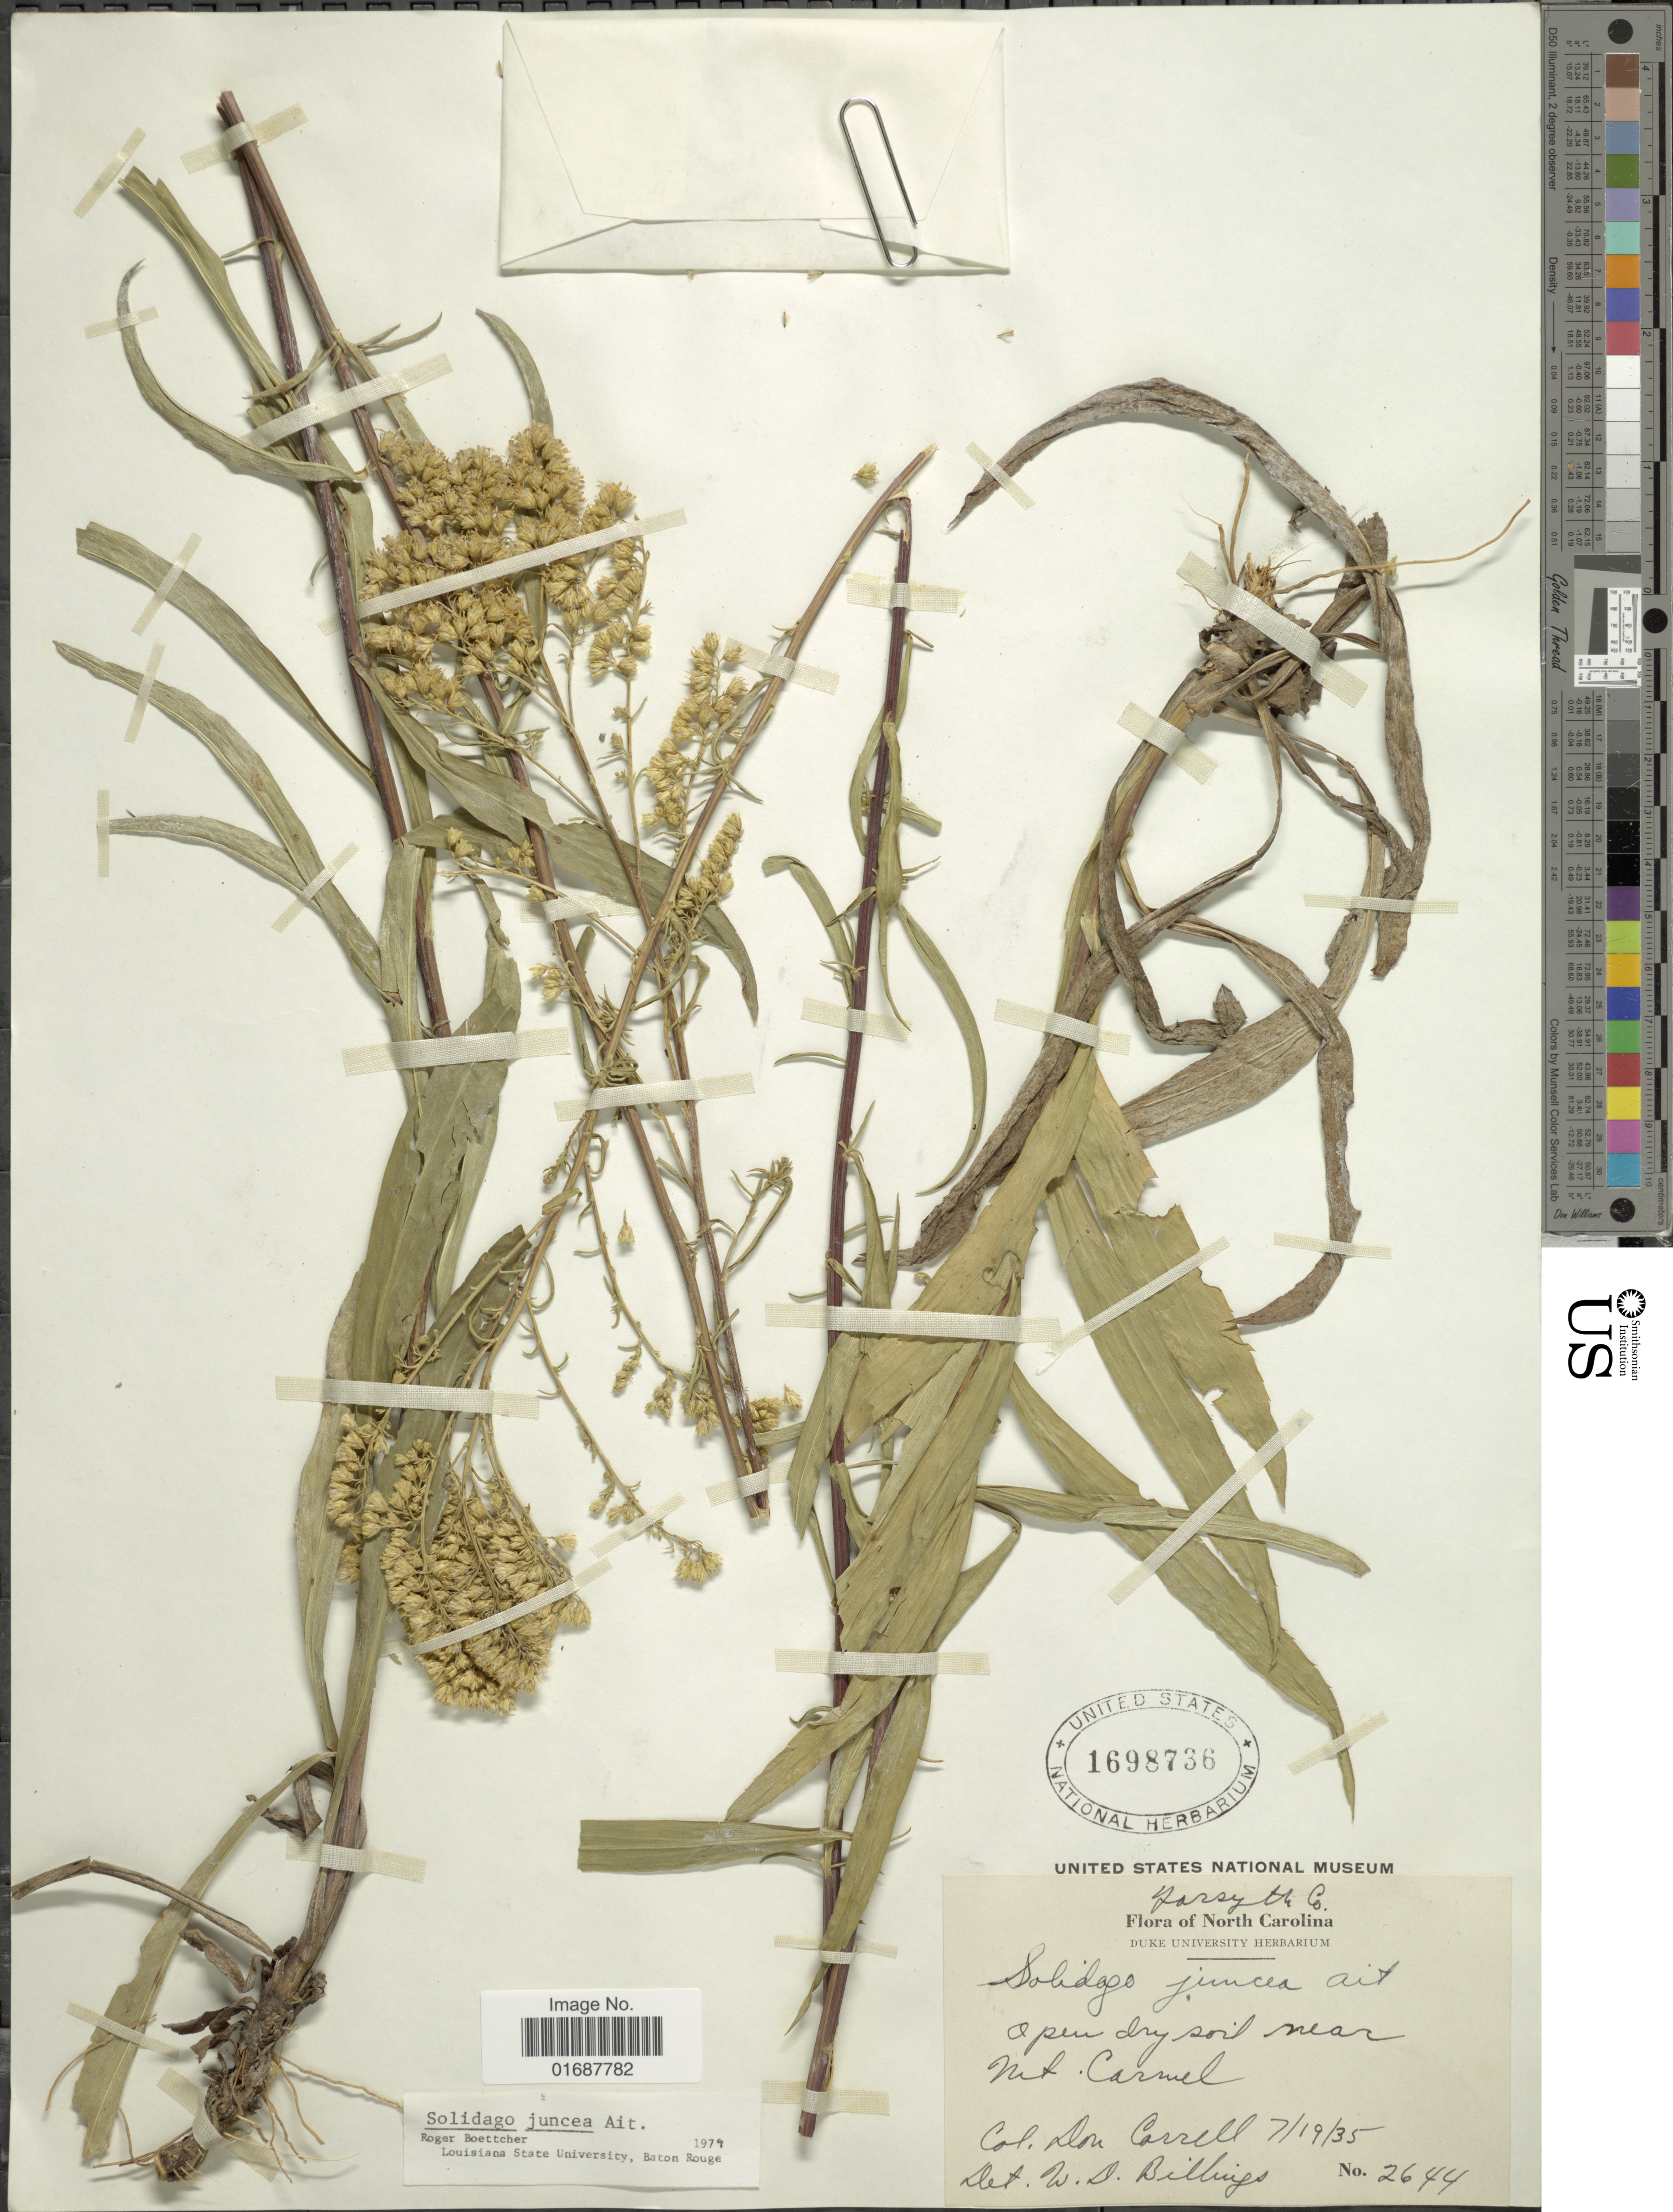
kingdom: Plantae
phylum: Tracheophyta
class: Magnoliopsida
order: Asterales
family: Asteraceae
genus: Solidago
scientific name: Solidago juncea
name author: Aiton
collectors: D. Carrell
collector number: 2644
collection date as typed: Transcribed d/m/y: 19/7/35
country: United States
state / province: North Carolina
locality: Garsyth Co. near Mt. Carmel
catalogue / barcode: US 1698736